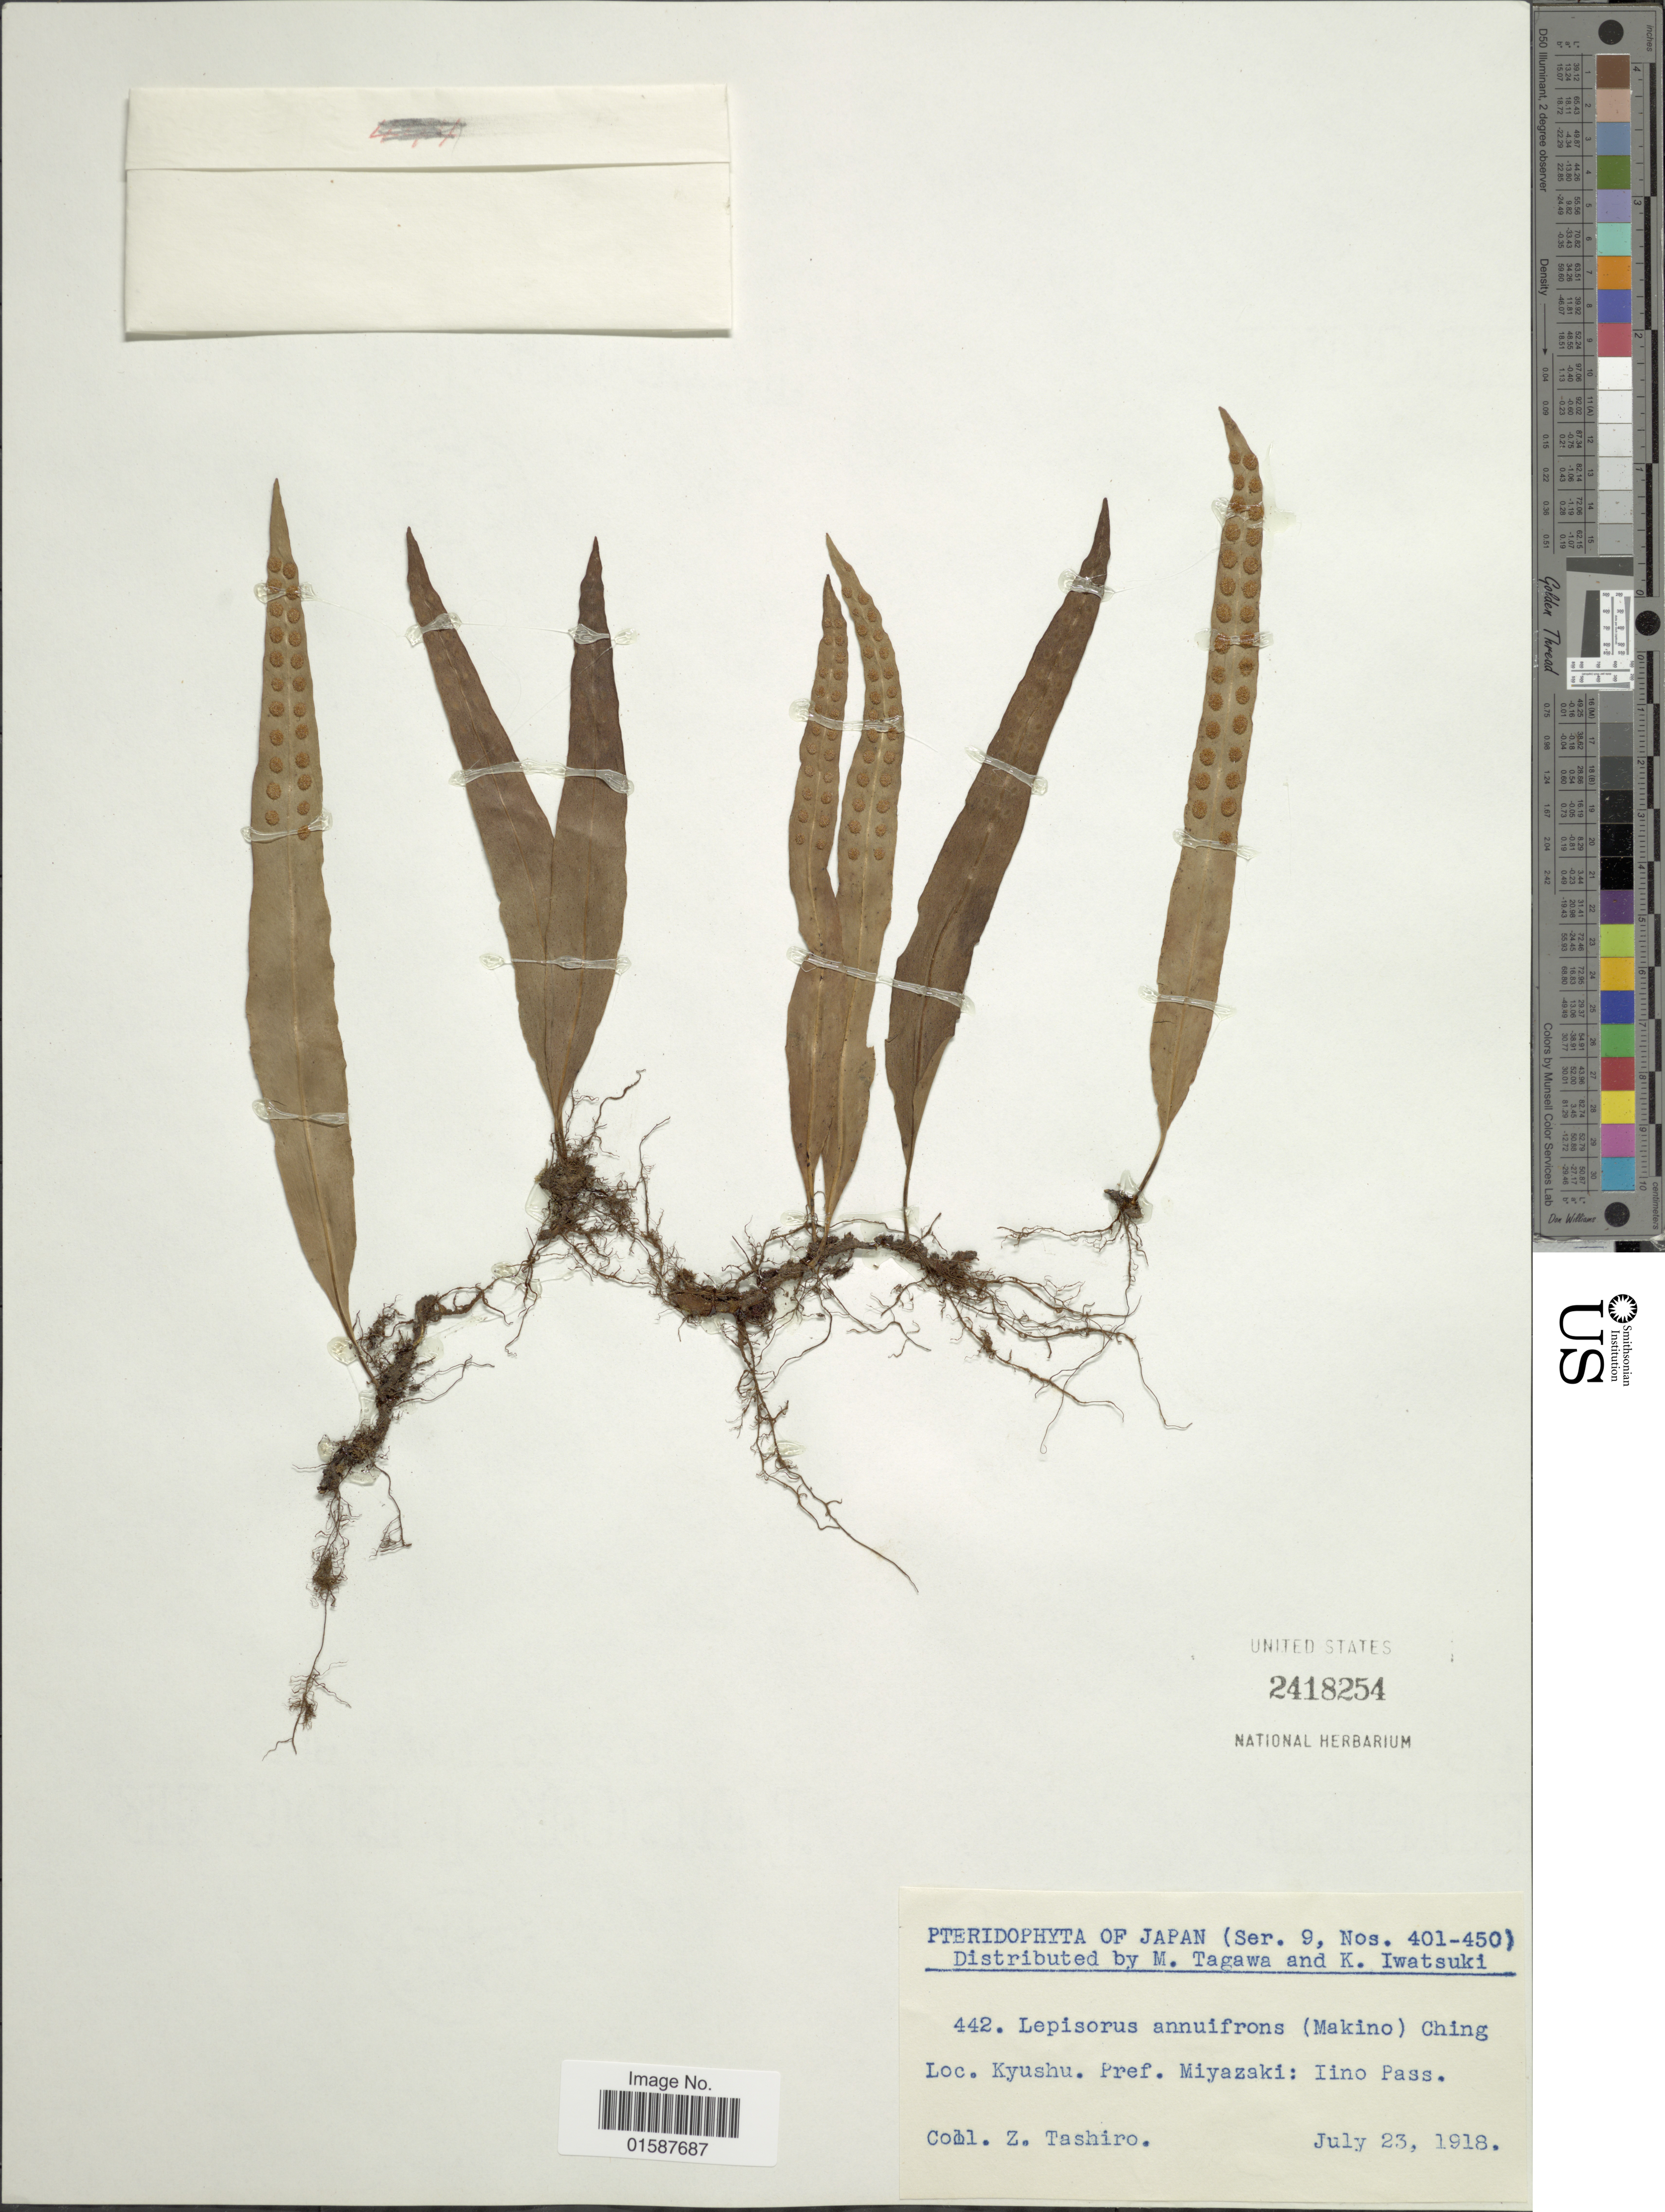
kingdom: Plantae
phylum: Tracheophyta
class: Polypodiopsida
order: Polypodiales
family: Polypodiaceae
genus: Lepisorus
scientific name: Lepisorus annuifrons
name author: (Makino) Ching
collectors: Z. Tashiro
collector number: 442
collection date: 1918-07-23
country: Japan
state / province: Miyazaki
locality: Kyushu, Pref. Miyazaki: Iino Pass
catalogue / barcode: US 2418254